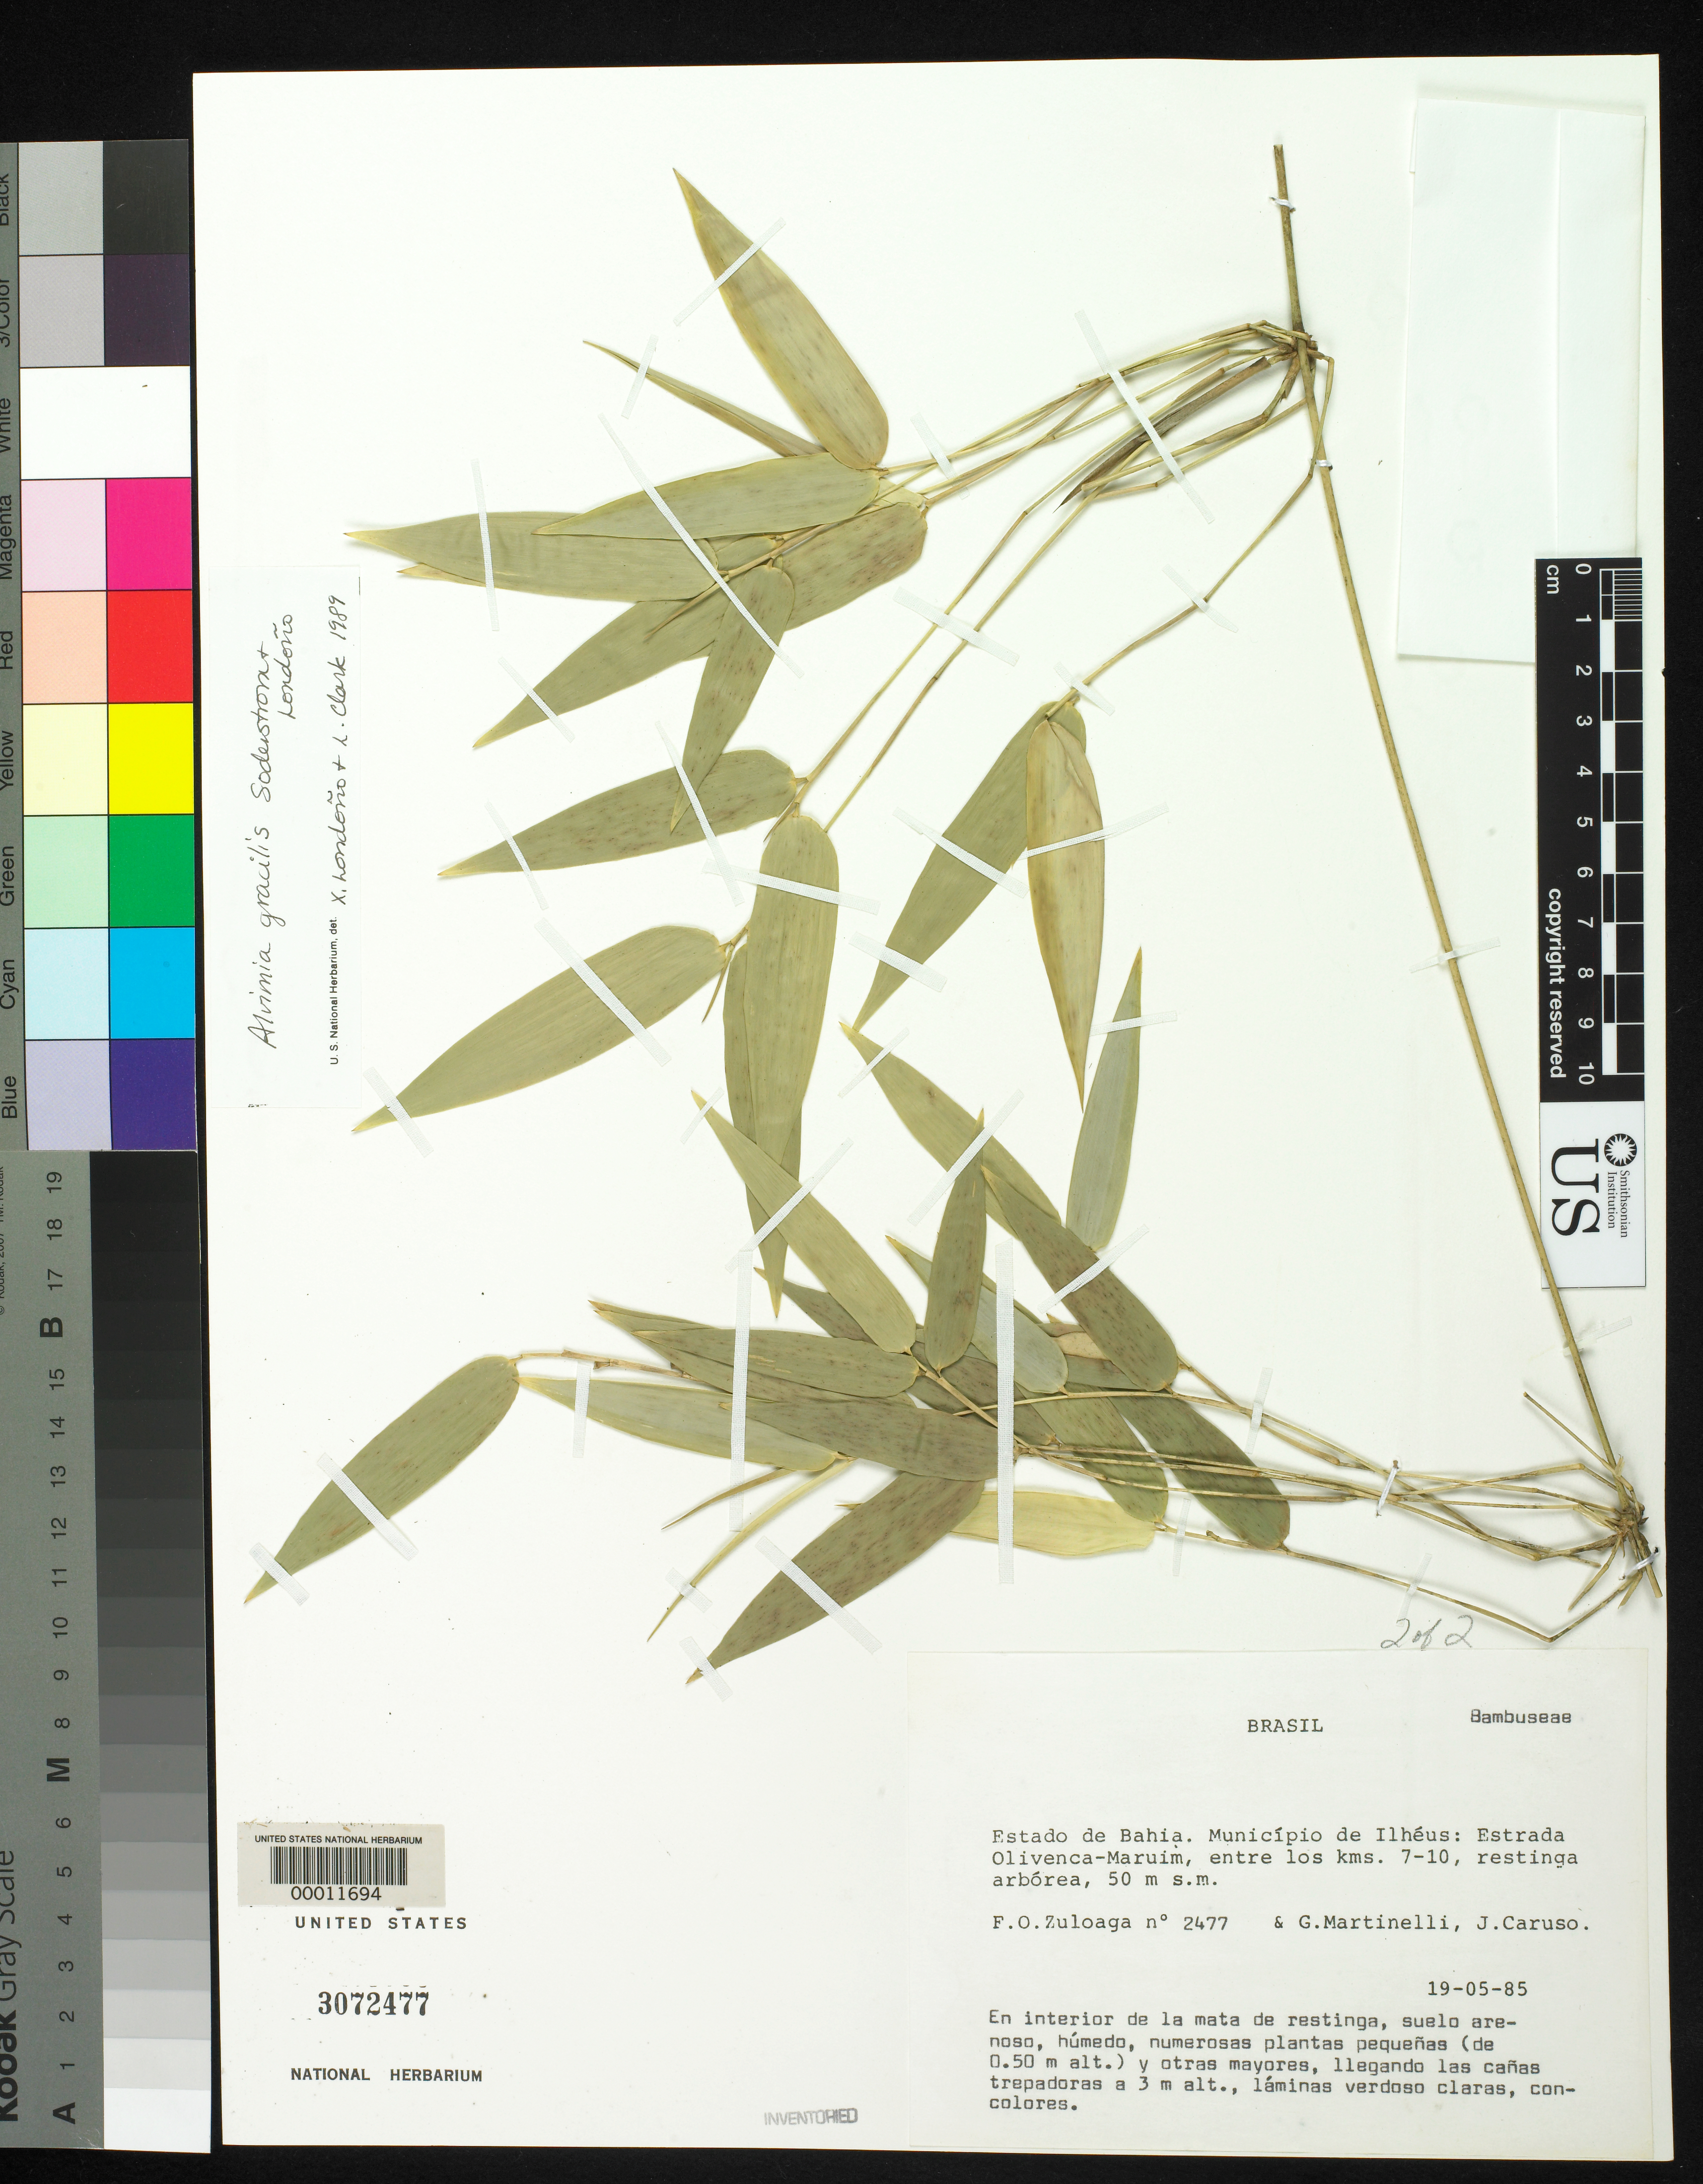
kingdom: Plantae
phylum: Tracheophyta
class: Liliopsida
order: Poales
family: Poaceae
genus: Alvimia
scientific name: Alvimia gracilis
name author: Soderstr. & Londoño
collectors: F. O. Zuloaga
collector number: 2477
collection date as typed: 19 May 1985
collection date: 1985-05-19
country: Brazil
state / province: Bahia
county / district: Ilhéus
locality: Estrada olivenca-maruim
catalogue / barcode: US 3072477